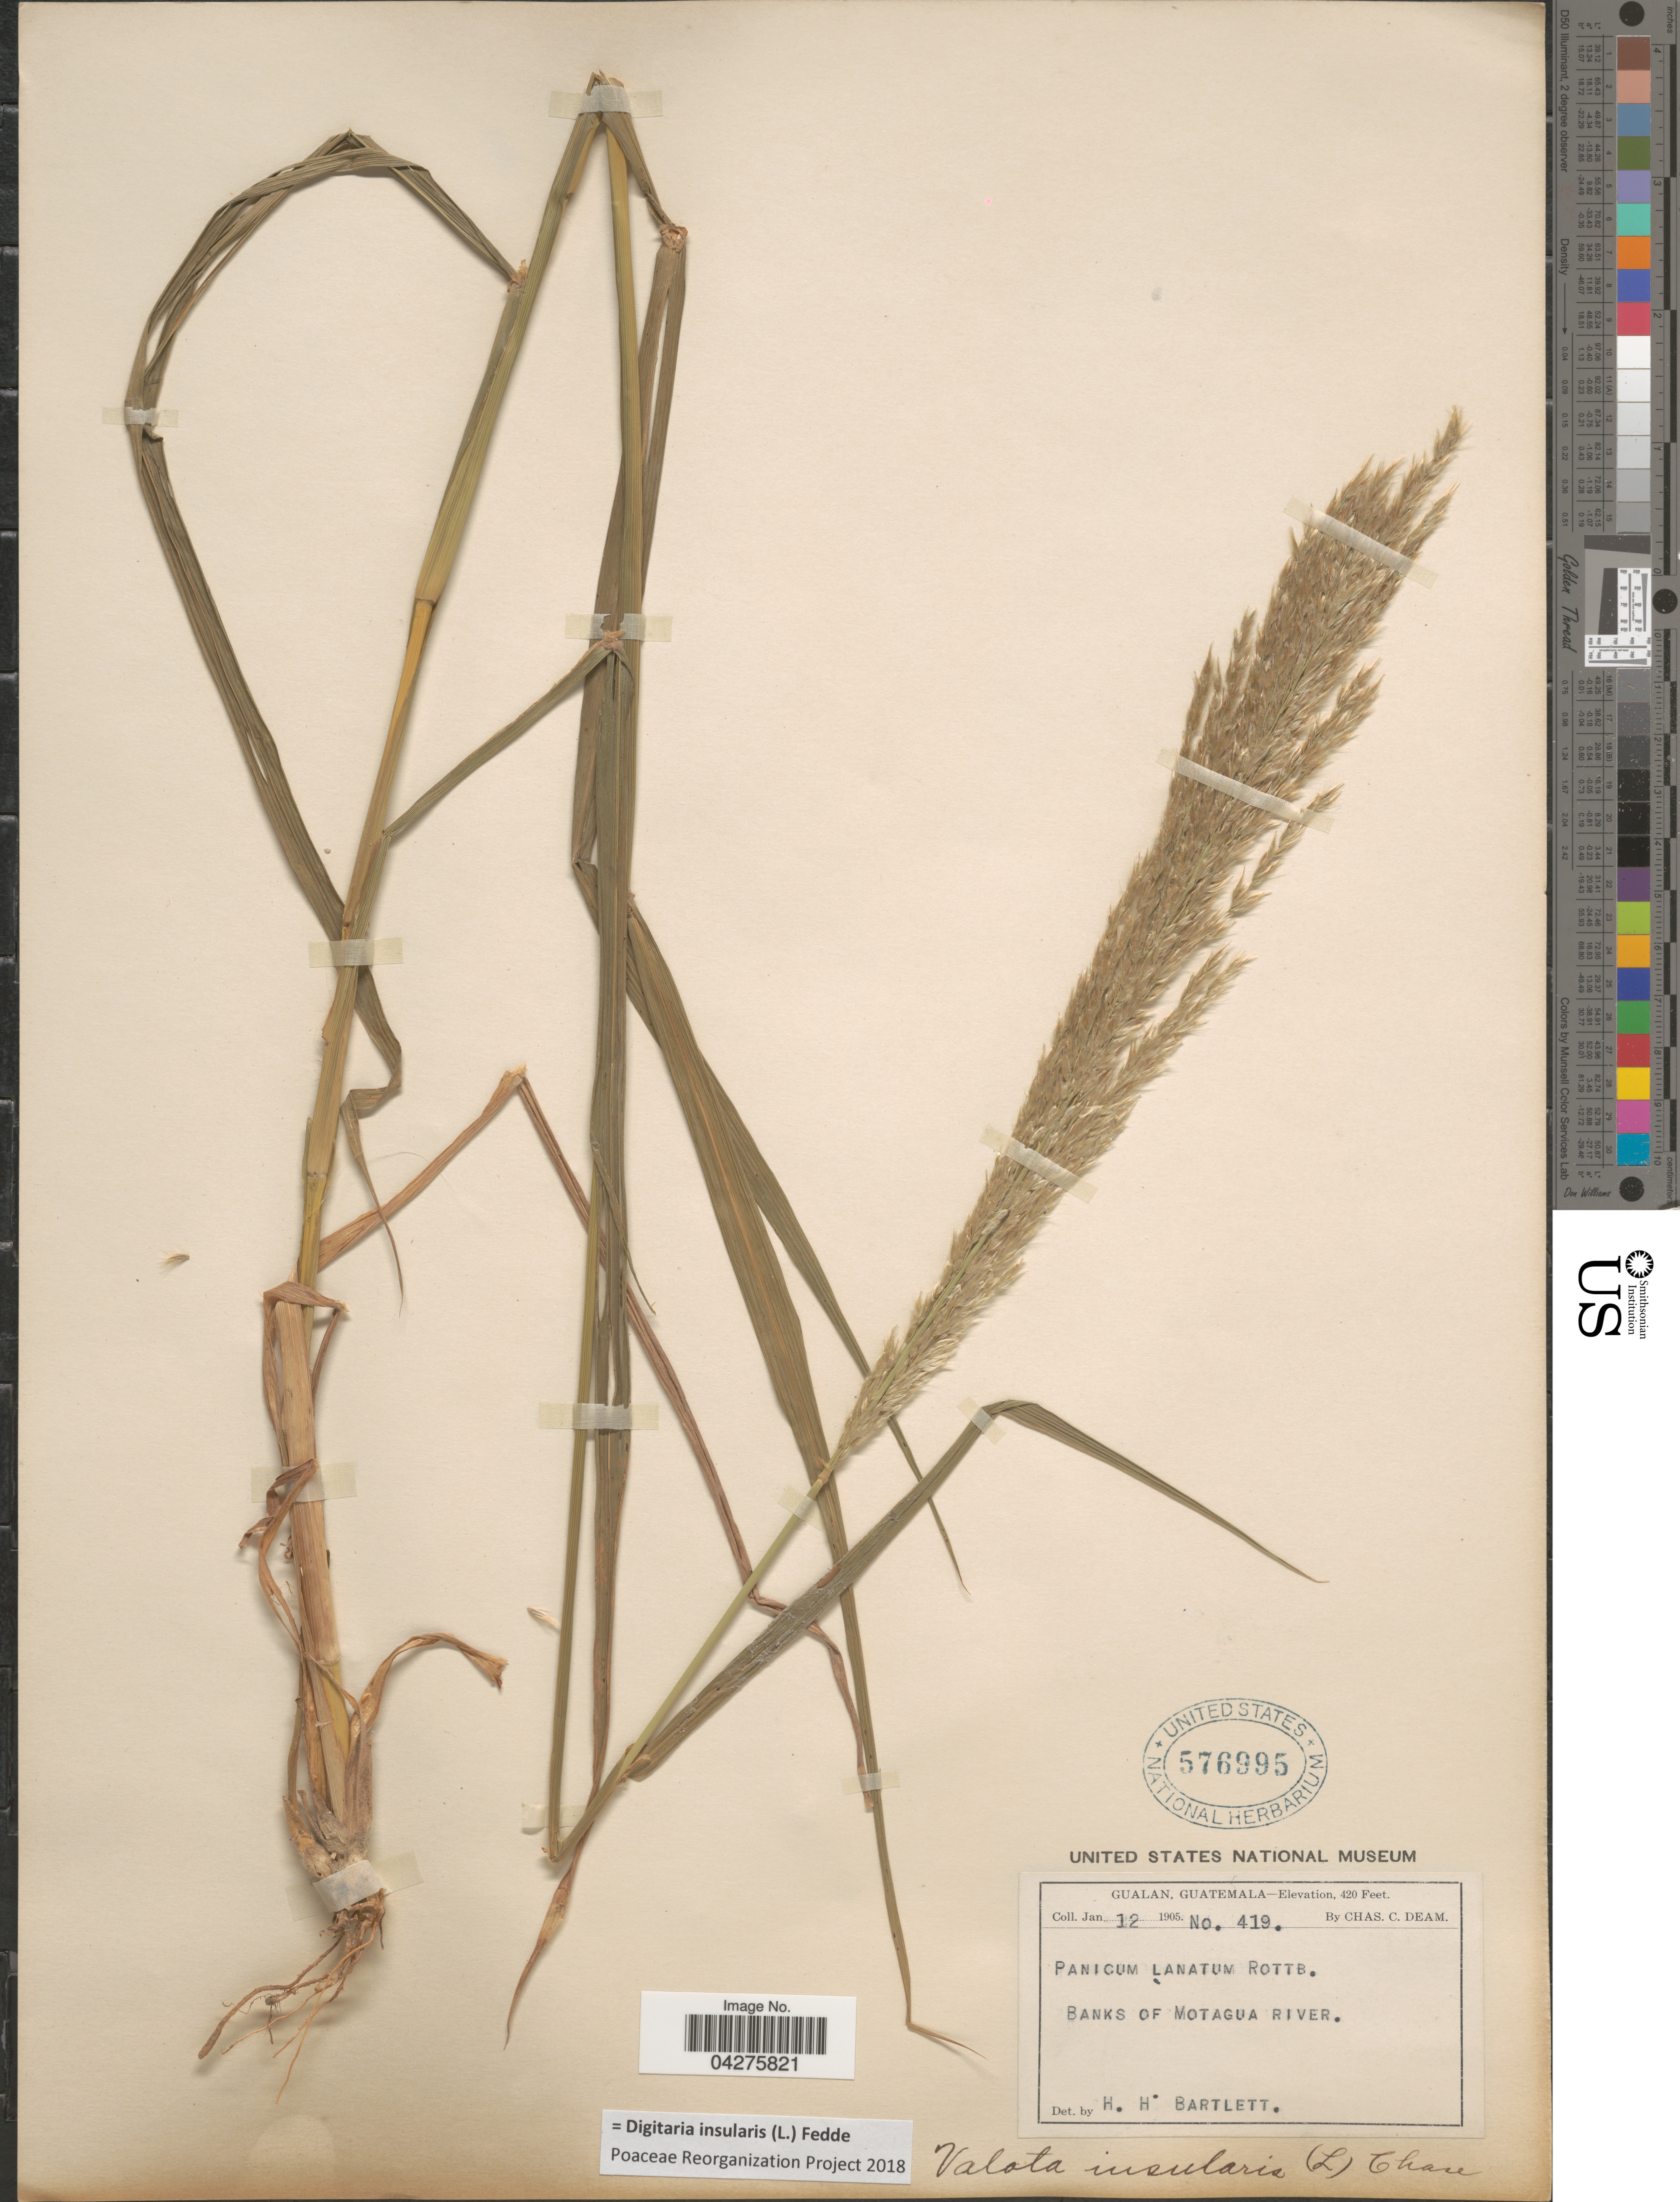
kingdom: Plantae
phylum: Tracheophyta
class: Liliopsida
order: Poales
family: Poaceae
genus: Digitaria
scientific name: Digitaria insularis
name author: (L.) Fedde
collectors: C. C. Deam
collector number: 419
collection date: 1905-01-12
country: Guatemala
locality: Gualan. Banks of Motagua River.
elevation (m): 128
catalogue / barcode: US 576995